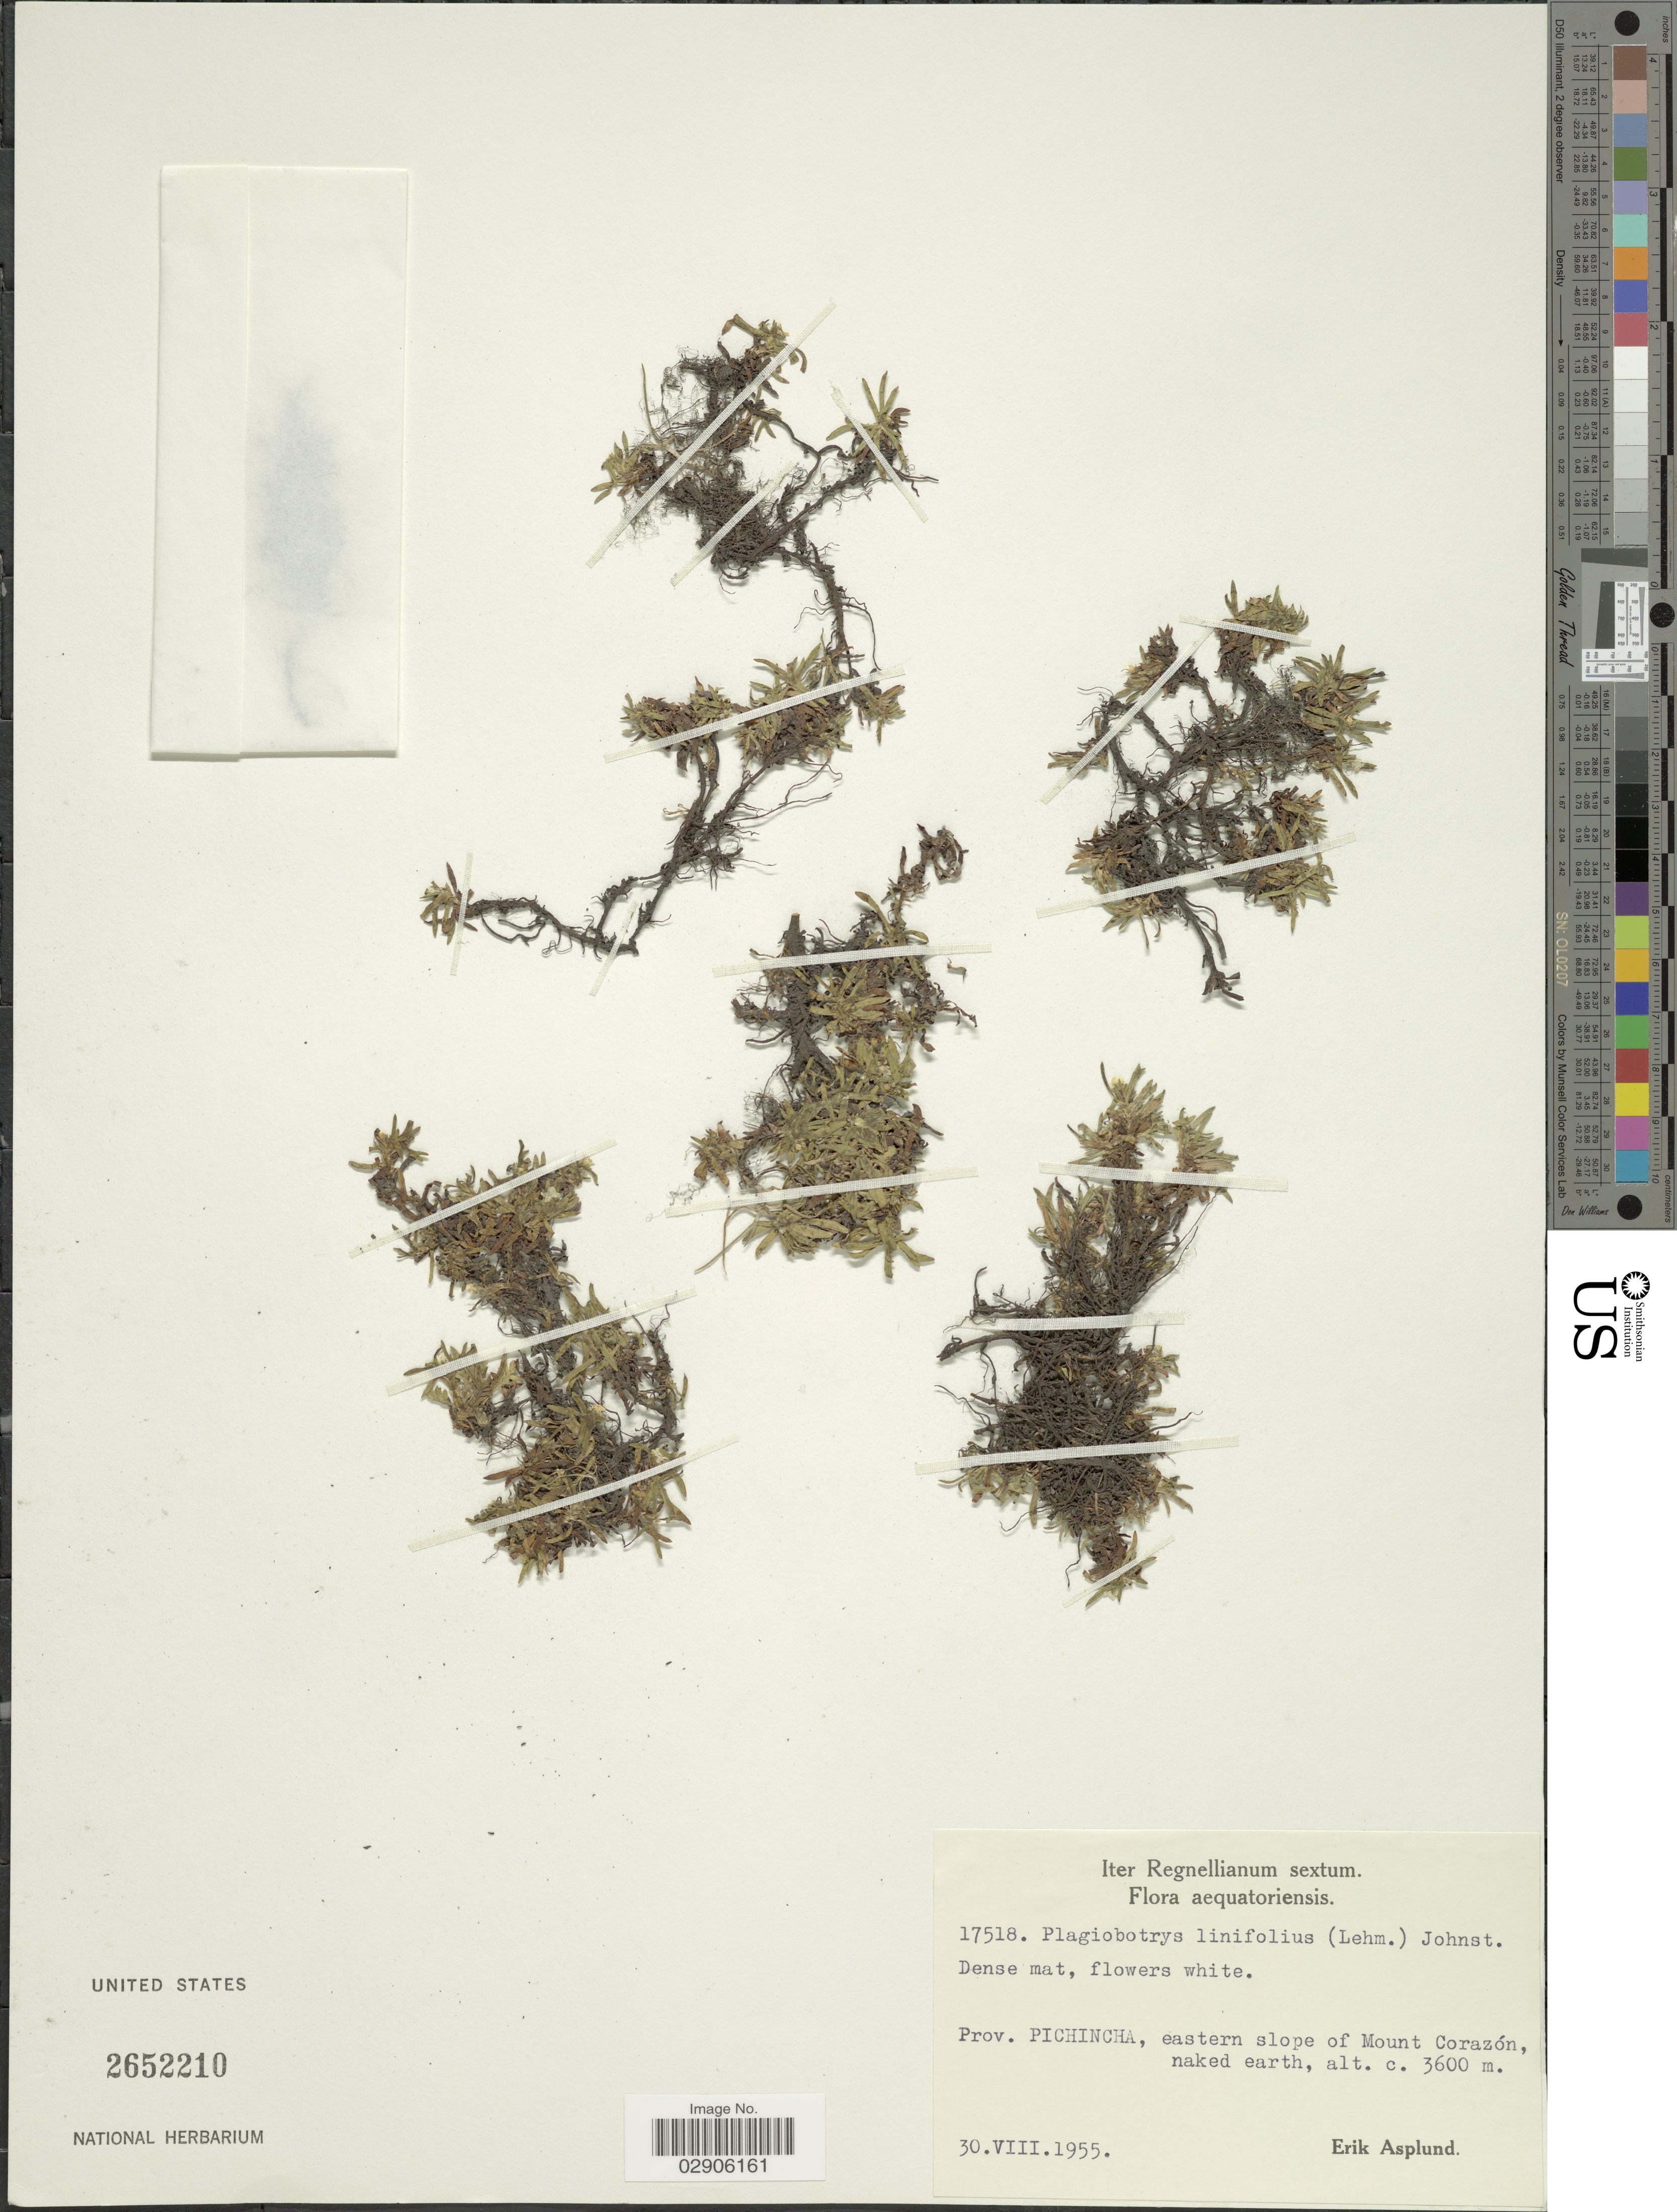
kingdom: Plantae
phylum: Tracheophyta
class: Magnoliopsida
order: Boraginales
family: Boraginaceae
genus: Plagiobothrys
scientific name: Plagiobothrys linifolius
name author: (Willd. ex Lehm.) I.M. Johnst.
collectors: E. Asplund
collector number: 17518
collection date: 1955-08-30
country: Ecuador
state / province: Pichincha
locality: Prov. Pichincha, eastern slope of Mount Corazón, naked earth.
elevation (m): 3600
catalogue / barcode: US 2652210